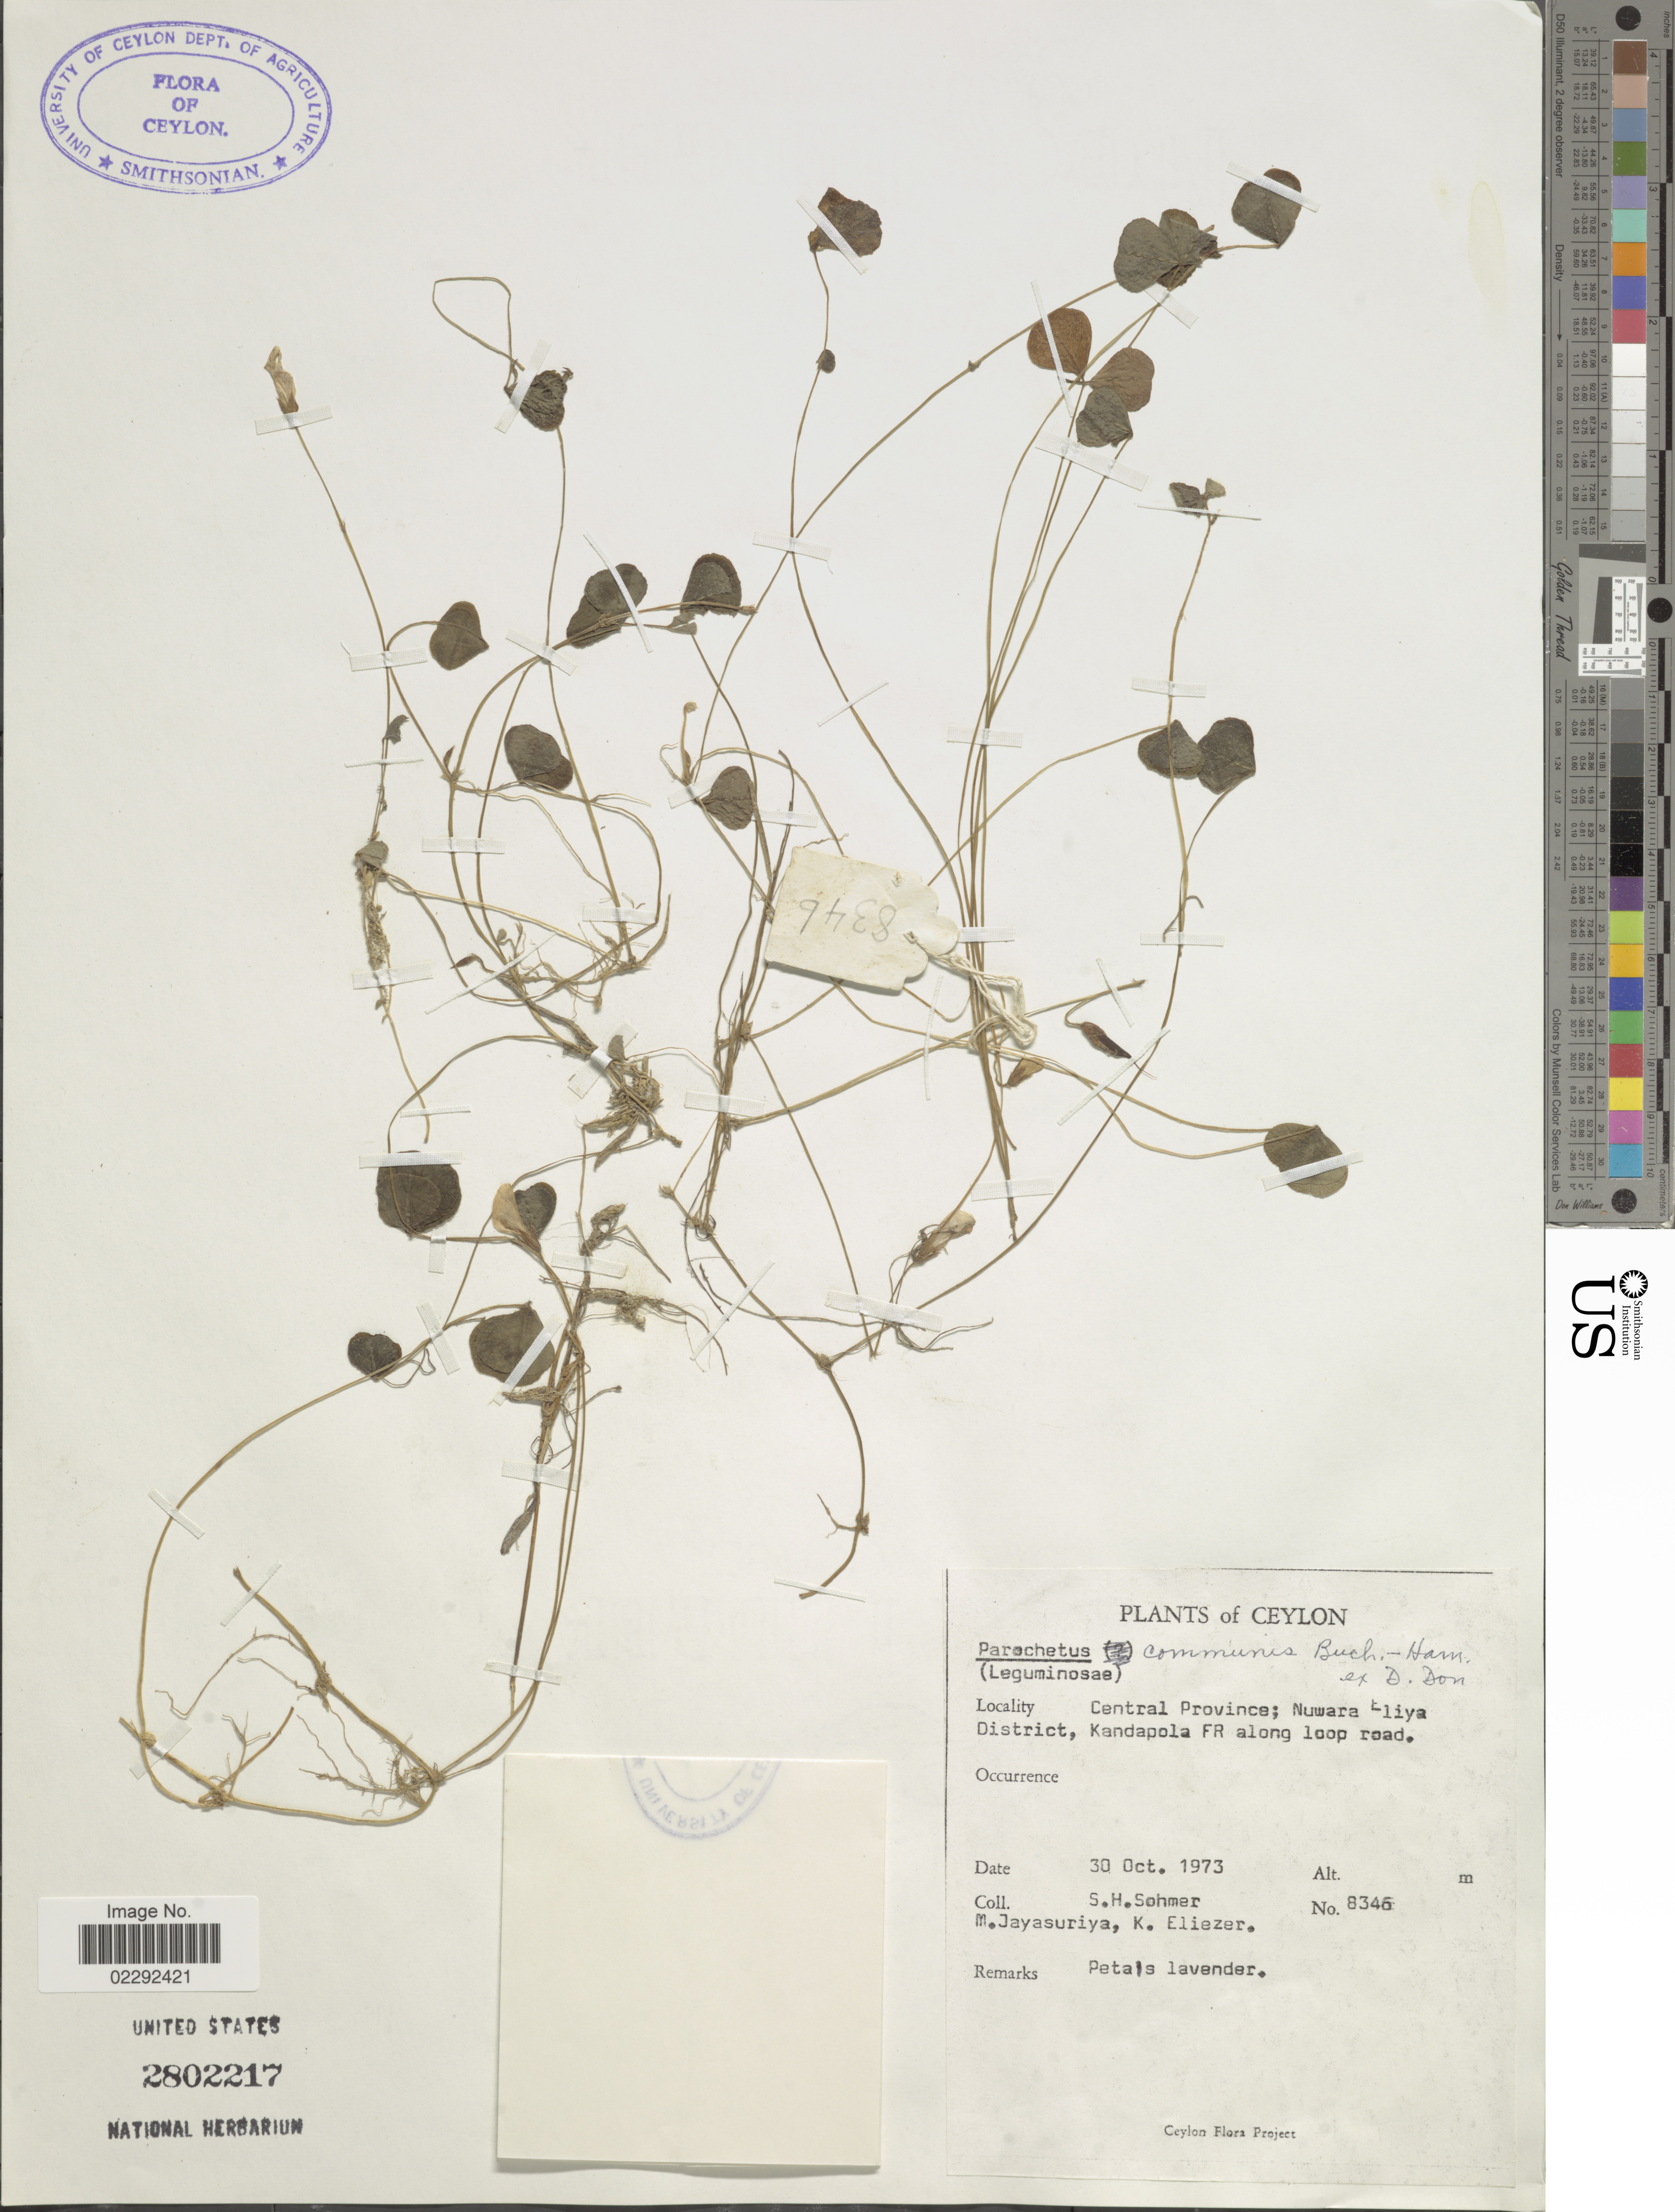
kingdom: Plantae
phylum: Tracheophyta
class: Magnoliopsida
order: Fabales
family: Fabaceae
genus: Parochetus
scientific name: Parochetus communis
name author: Buch.-Ham. ex D. Don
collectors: S. H. Sohmer, M. Jayasuriya & K. Eliezer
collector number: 8346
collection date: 1973-10-30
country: Sri Lanka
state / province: Central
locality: Ceylon. Nuwara Eliya District, Kandapola FR along loop road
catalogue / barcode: US 2802217